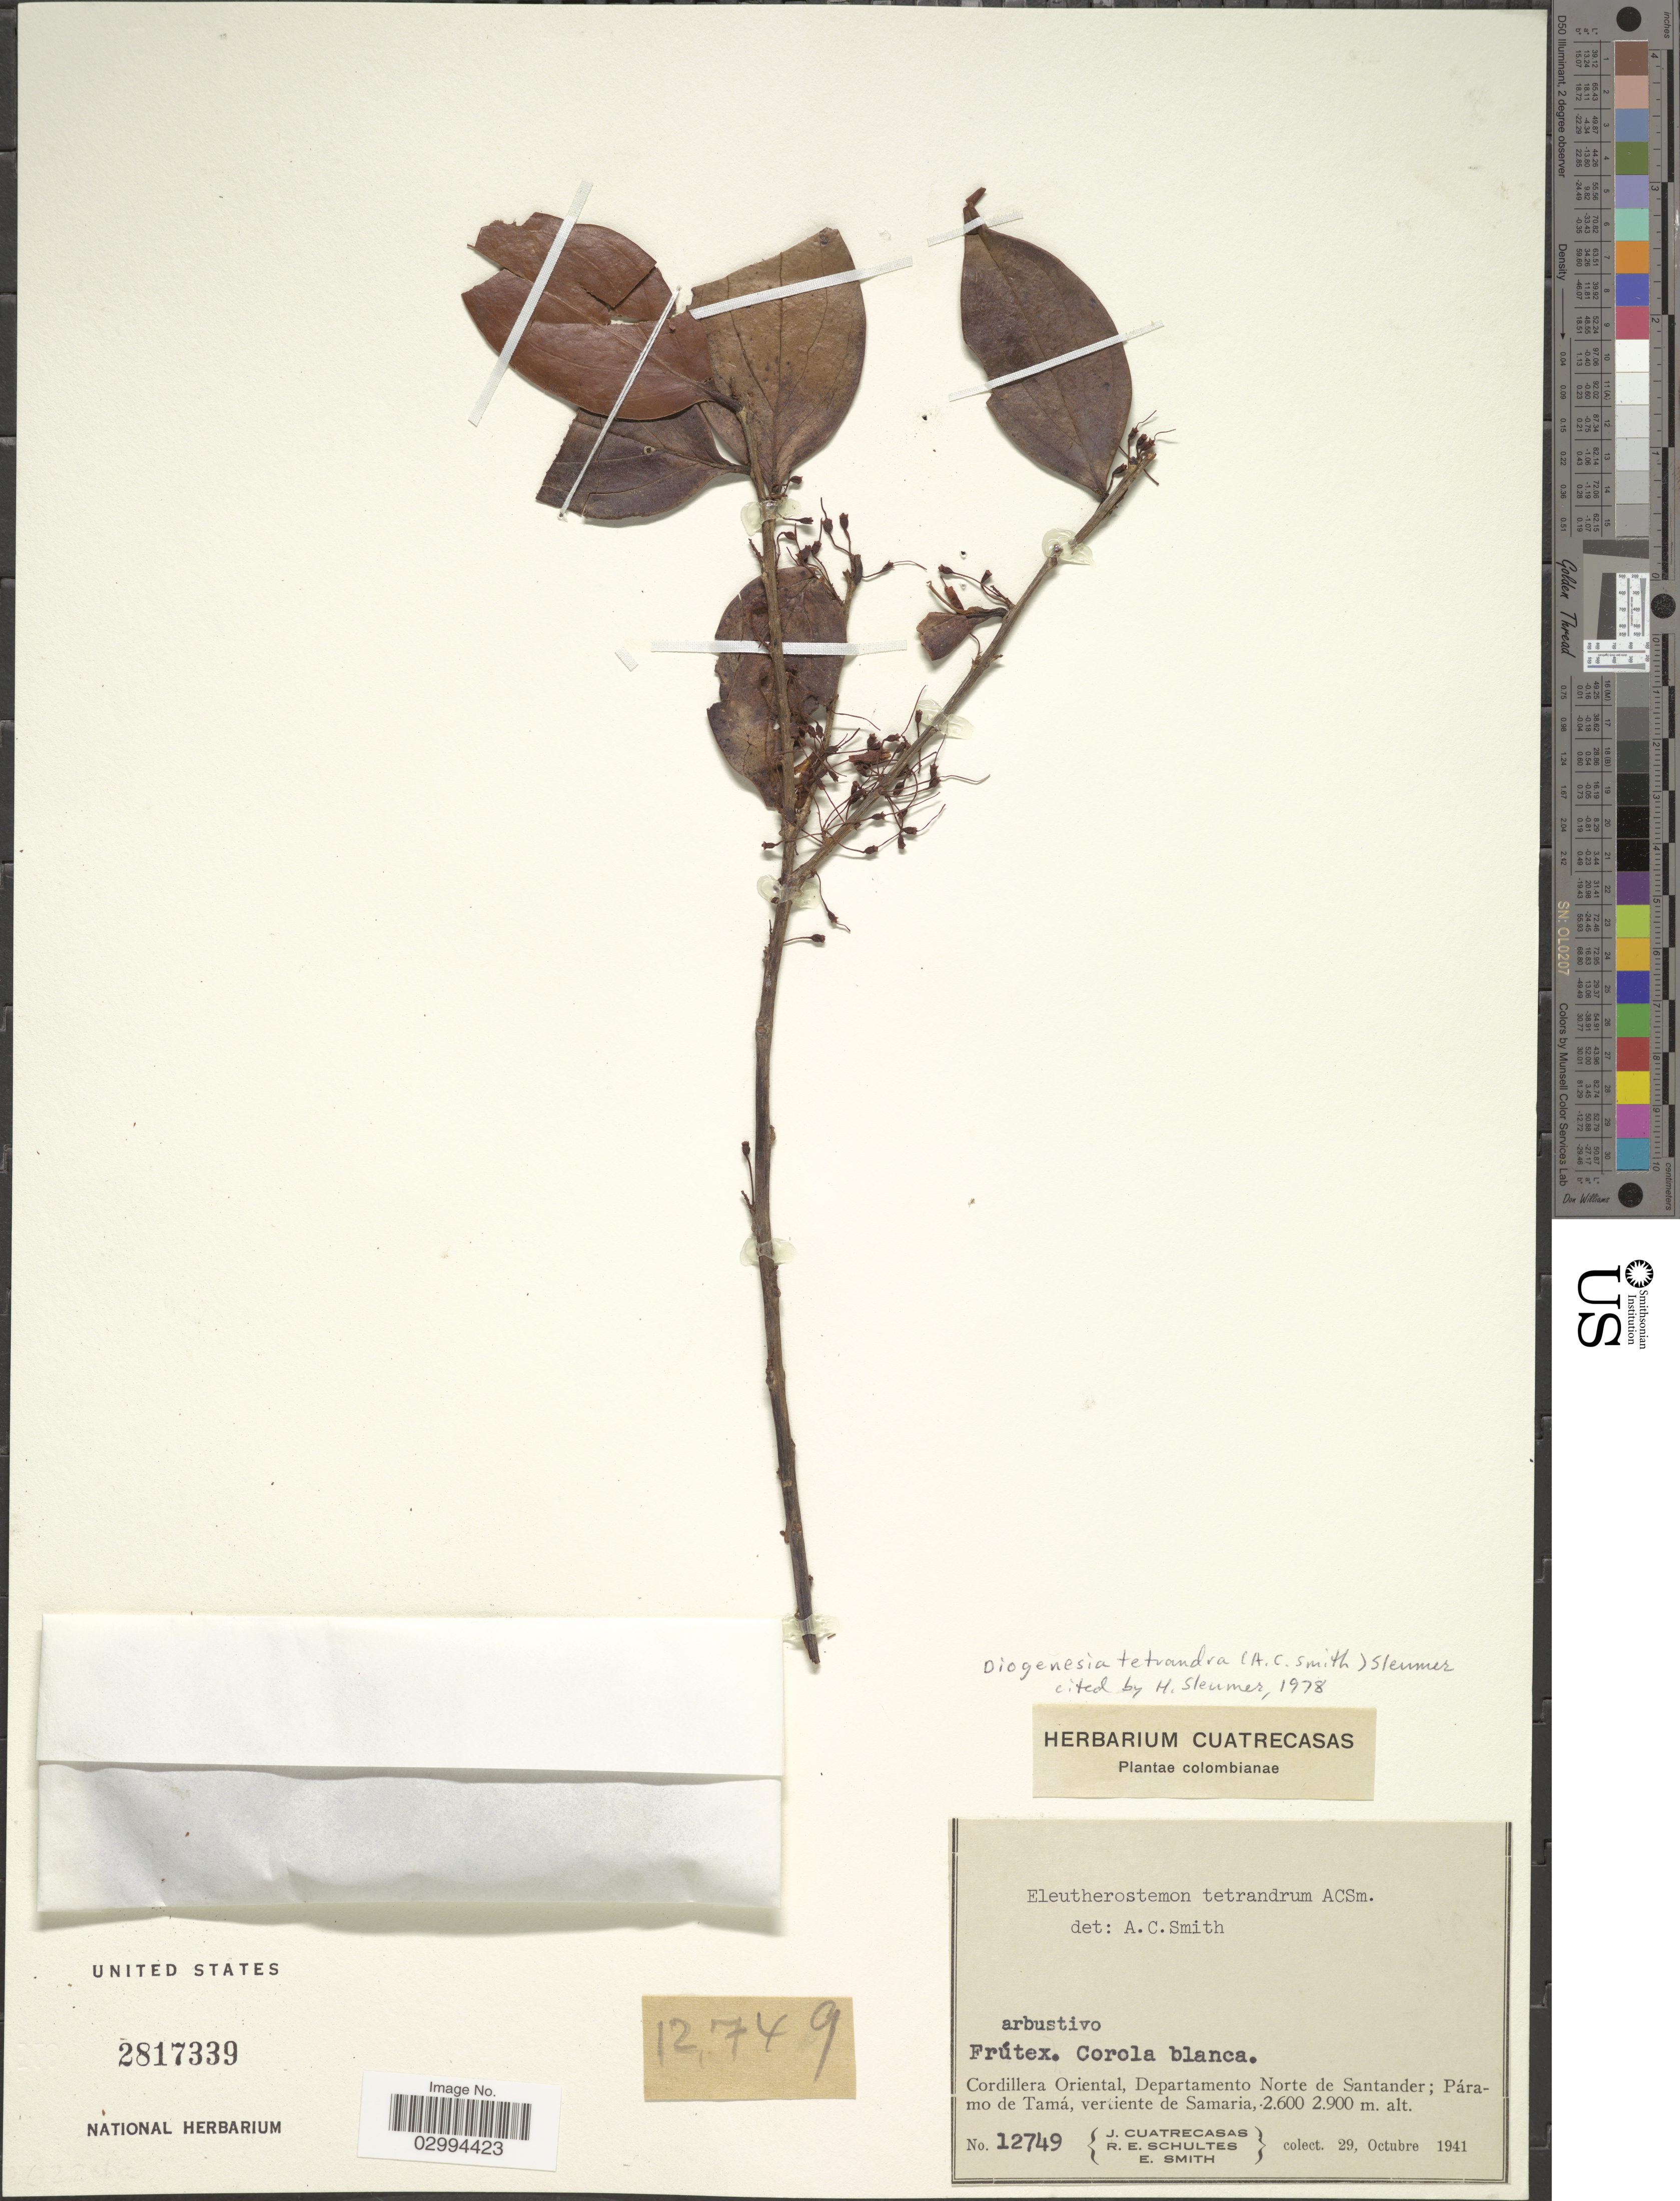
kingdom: Plantae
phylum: Tracheophyta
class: Magnoliopsida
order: Ericales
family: Ericaceae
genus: Diogenesia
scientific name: Diogenesia tetrandra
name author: (A.C. Sm.) Sleumer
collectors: J. Cuatrecasas, R. E. Schultes & E. Smith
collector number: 12749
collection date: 1941-10-29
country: Colombia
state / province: Norte de Santander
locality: Cordillera Oriental, Departamento Norte de Santander; Páramo de Tamá, vertiente de Samaria.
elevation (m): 2600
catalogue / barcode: US 2817339